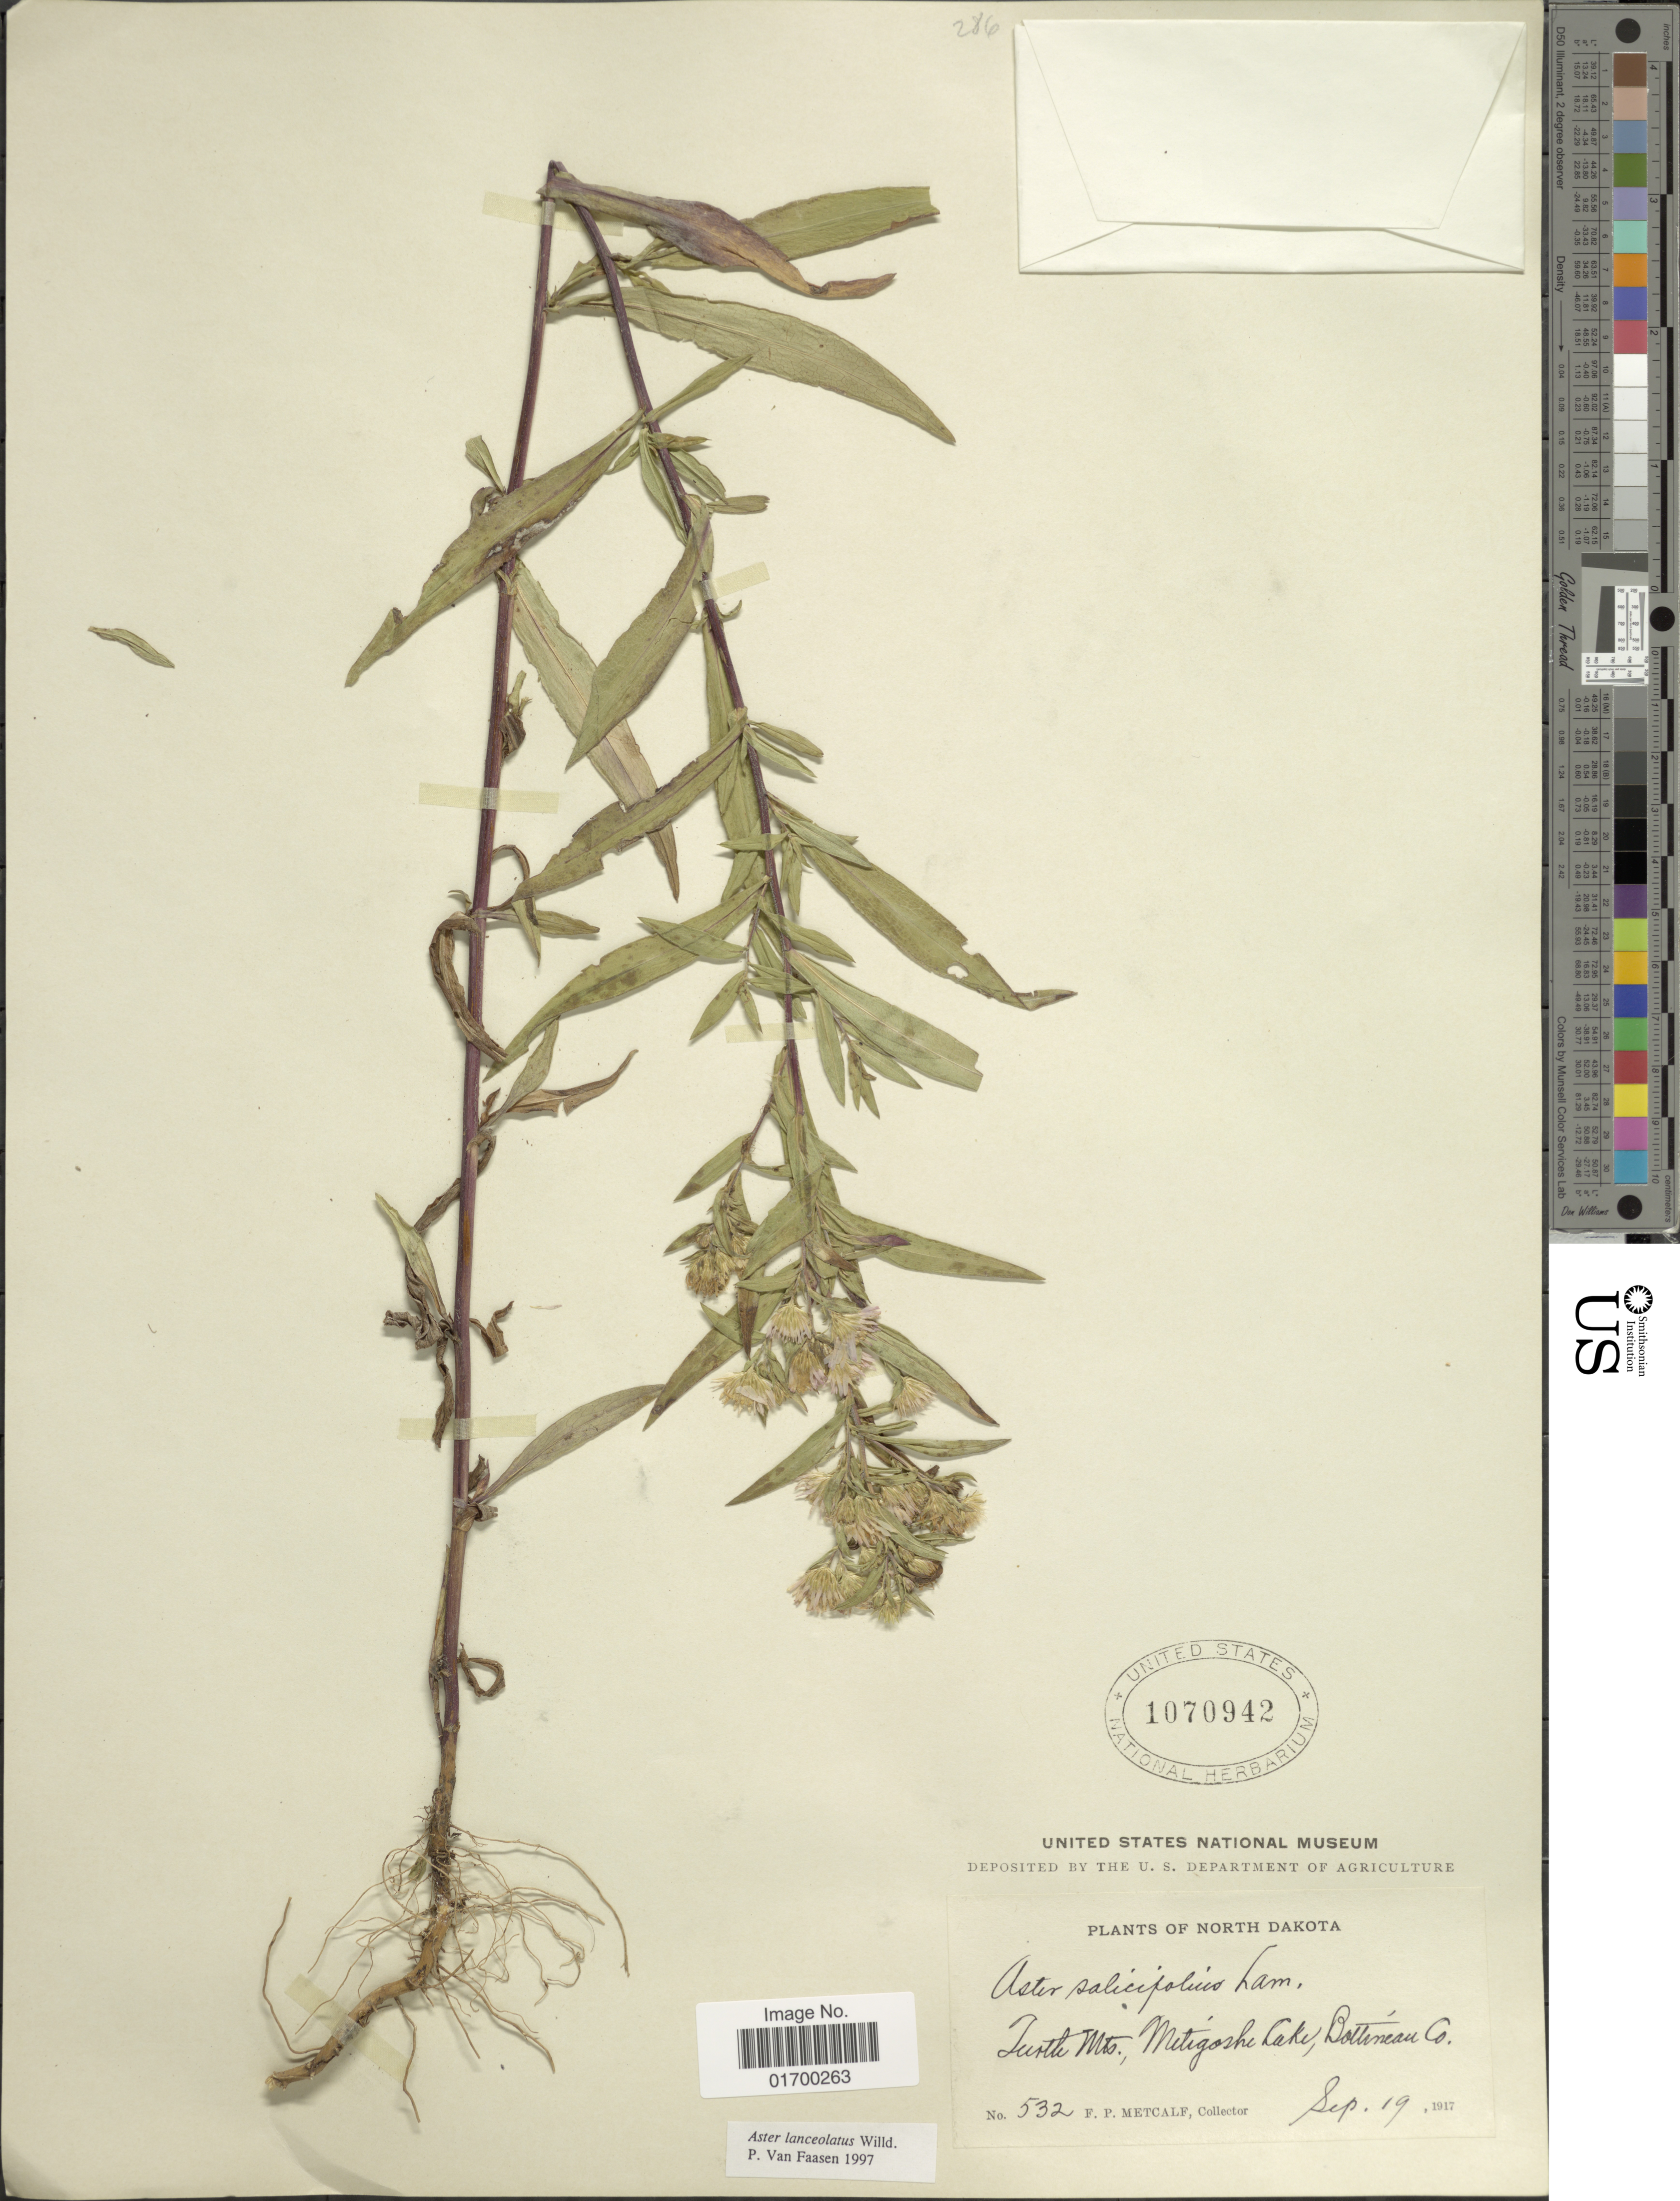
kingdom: Plantae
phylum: Tracheophyta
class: Magnoliopsida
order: Asterales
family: Asteraceae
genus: Symphyotrichum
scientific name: Symphyotrichum lanceolatum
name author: (Willd.) G.L. Nesom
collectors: F. Metcalf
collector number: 532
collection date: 1917-09-19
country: United States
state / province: North Dakota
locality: Turtle Mts., Metesgoshe Lake, Botterneau Co.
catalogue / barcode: US 1070942